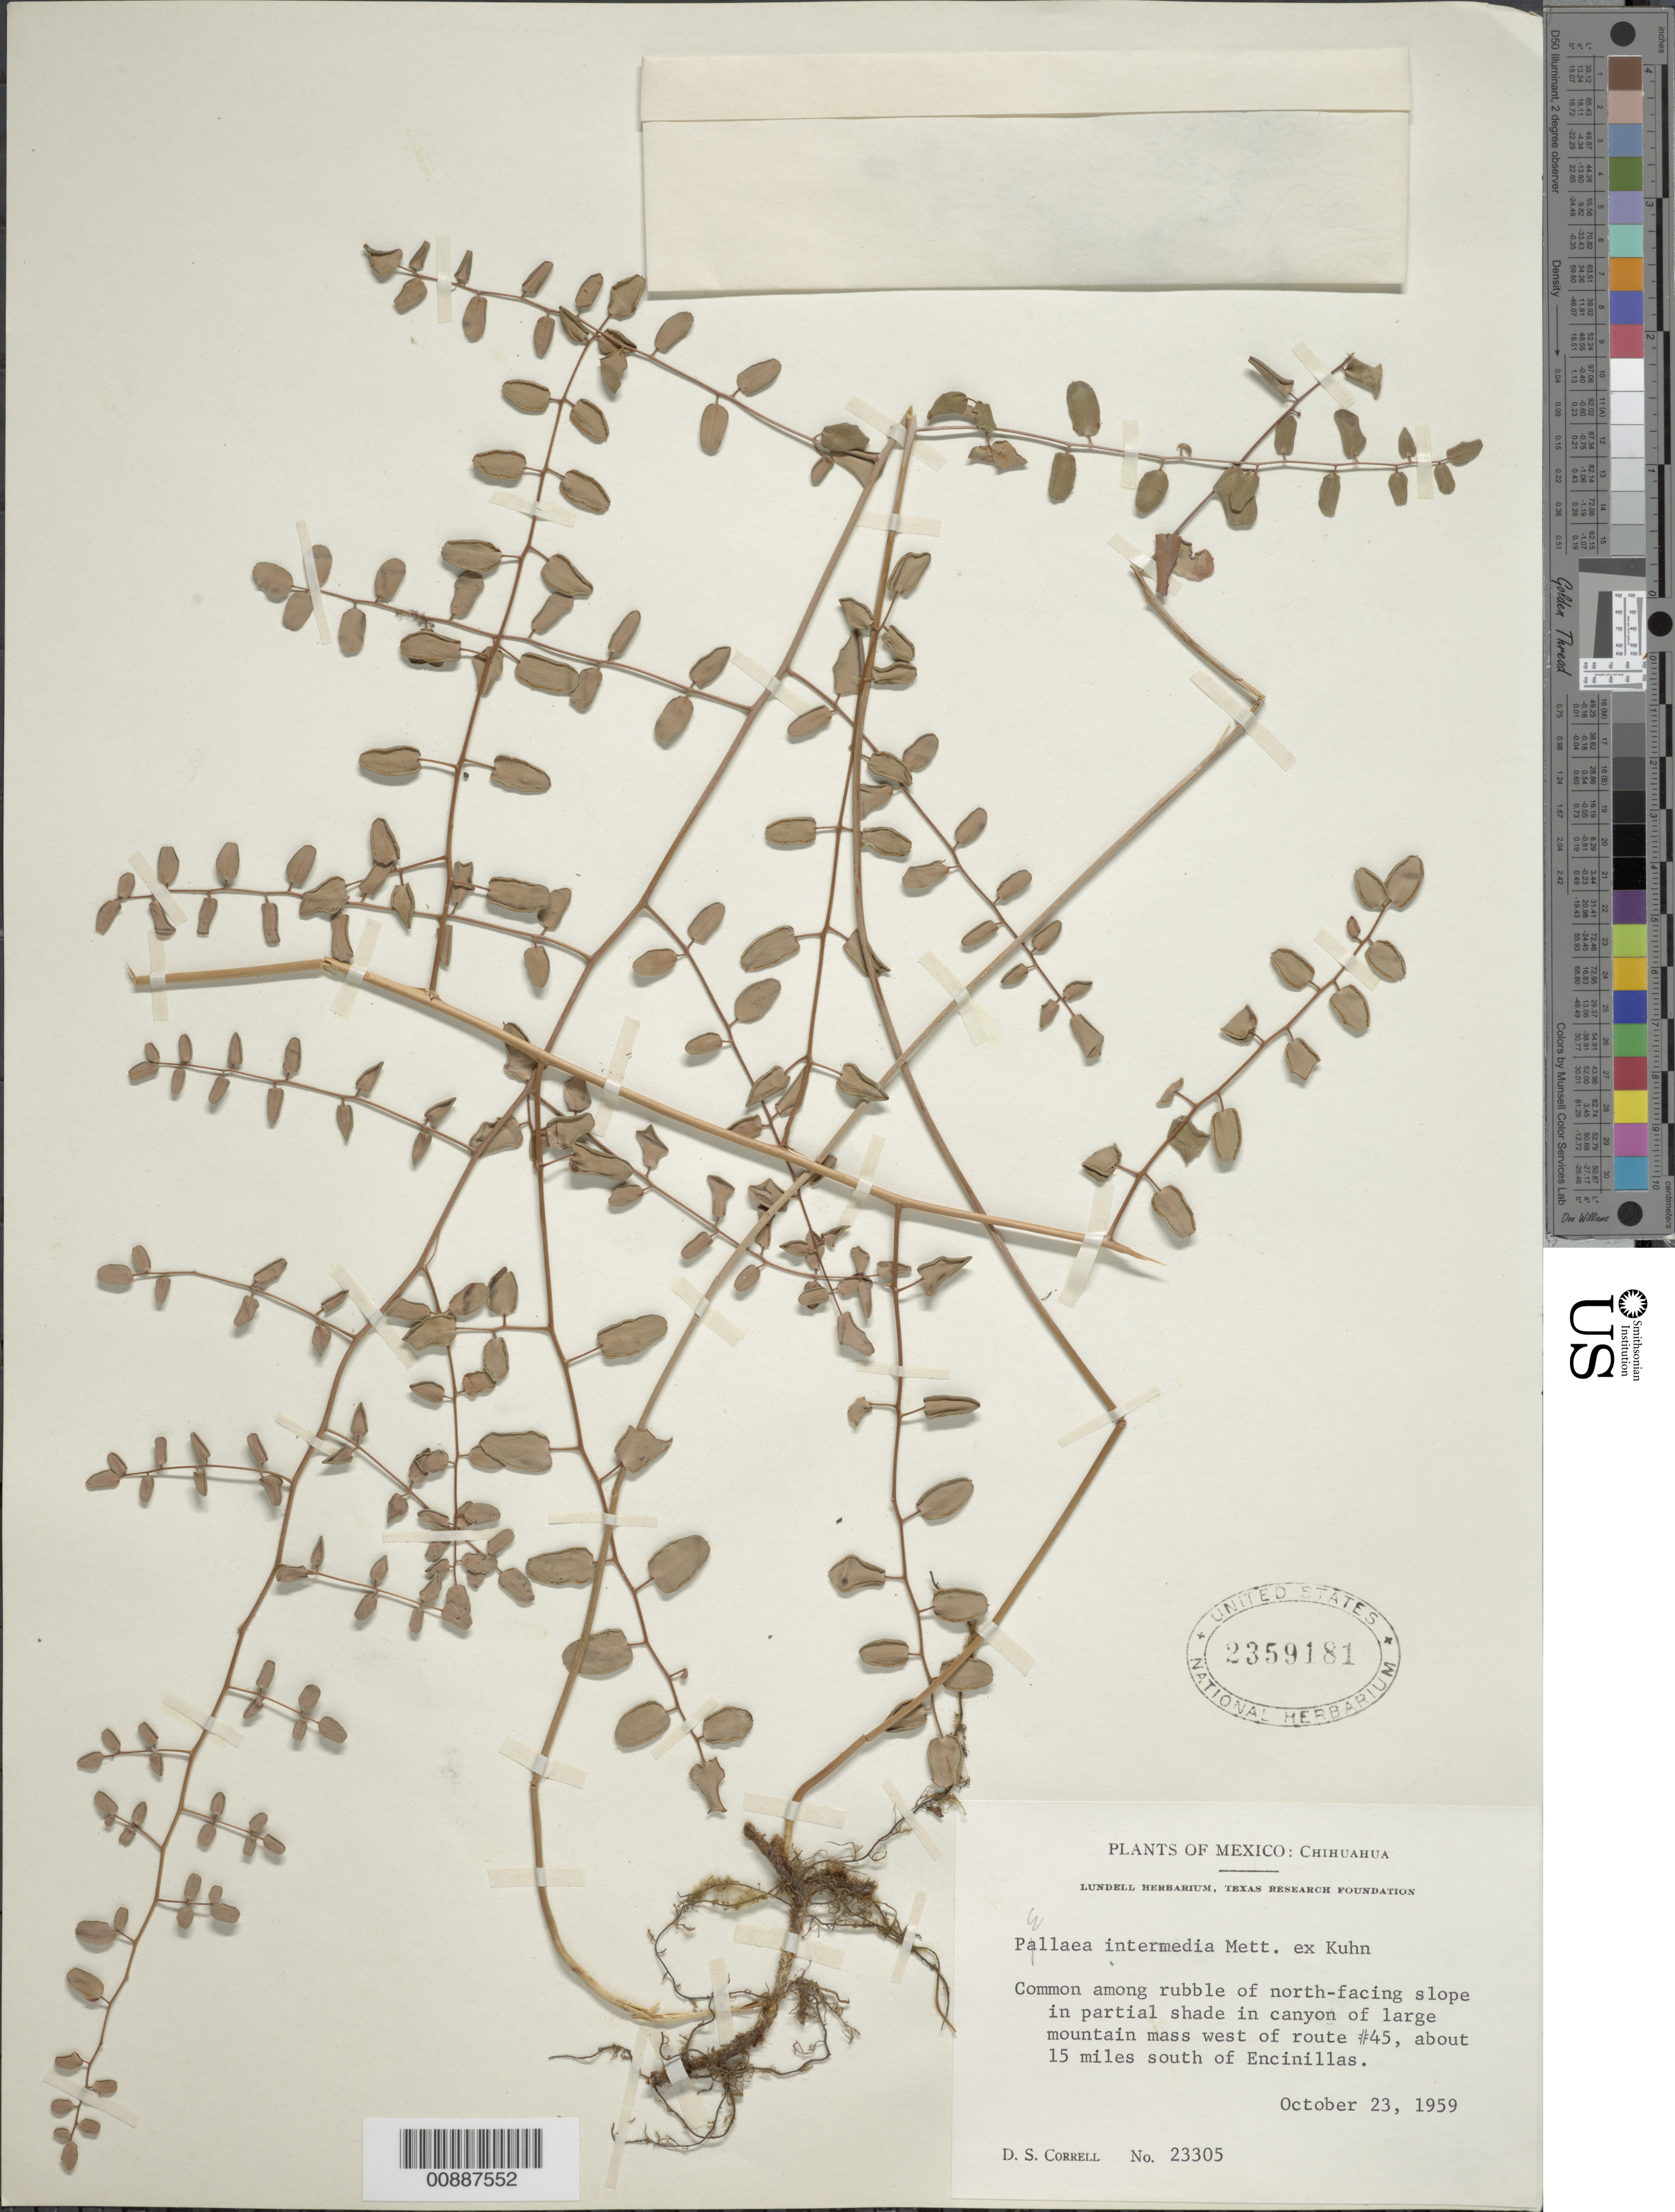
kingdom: Plantae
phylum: Tracheophyta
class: Polypodiopsida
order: Polypodiales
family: Pteridaceae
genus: Pellaea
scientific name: Pellaea intermedia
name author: Mett. ex Kuhn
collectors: D. S. Correll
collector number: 23305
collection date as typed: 23 Oct 1959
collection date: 1959-10-23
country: Mexico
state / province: Chihuahua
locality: Canyon of large mountain mass west of route #45, about 15 miles south of Encinillas.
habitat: Common among rubble of north-facing slope in partial shade in canyon of large mountain.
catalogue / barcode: US 2359181